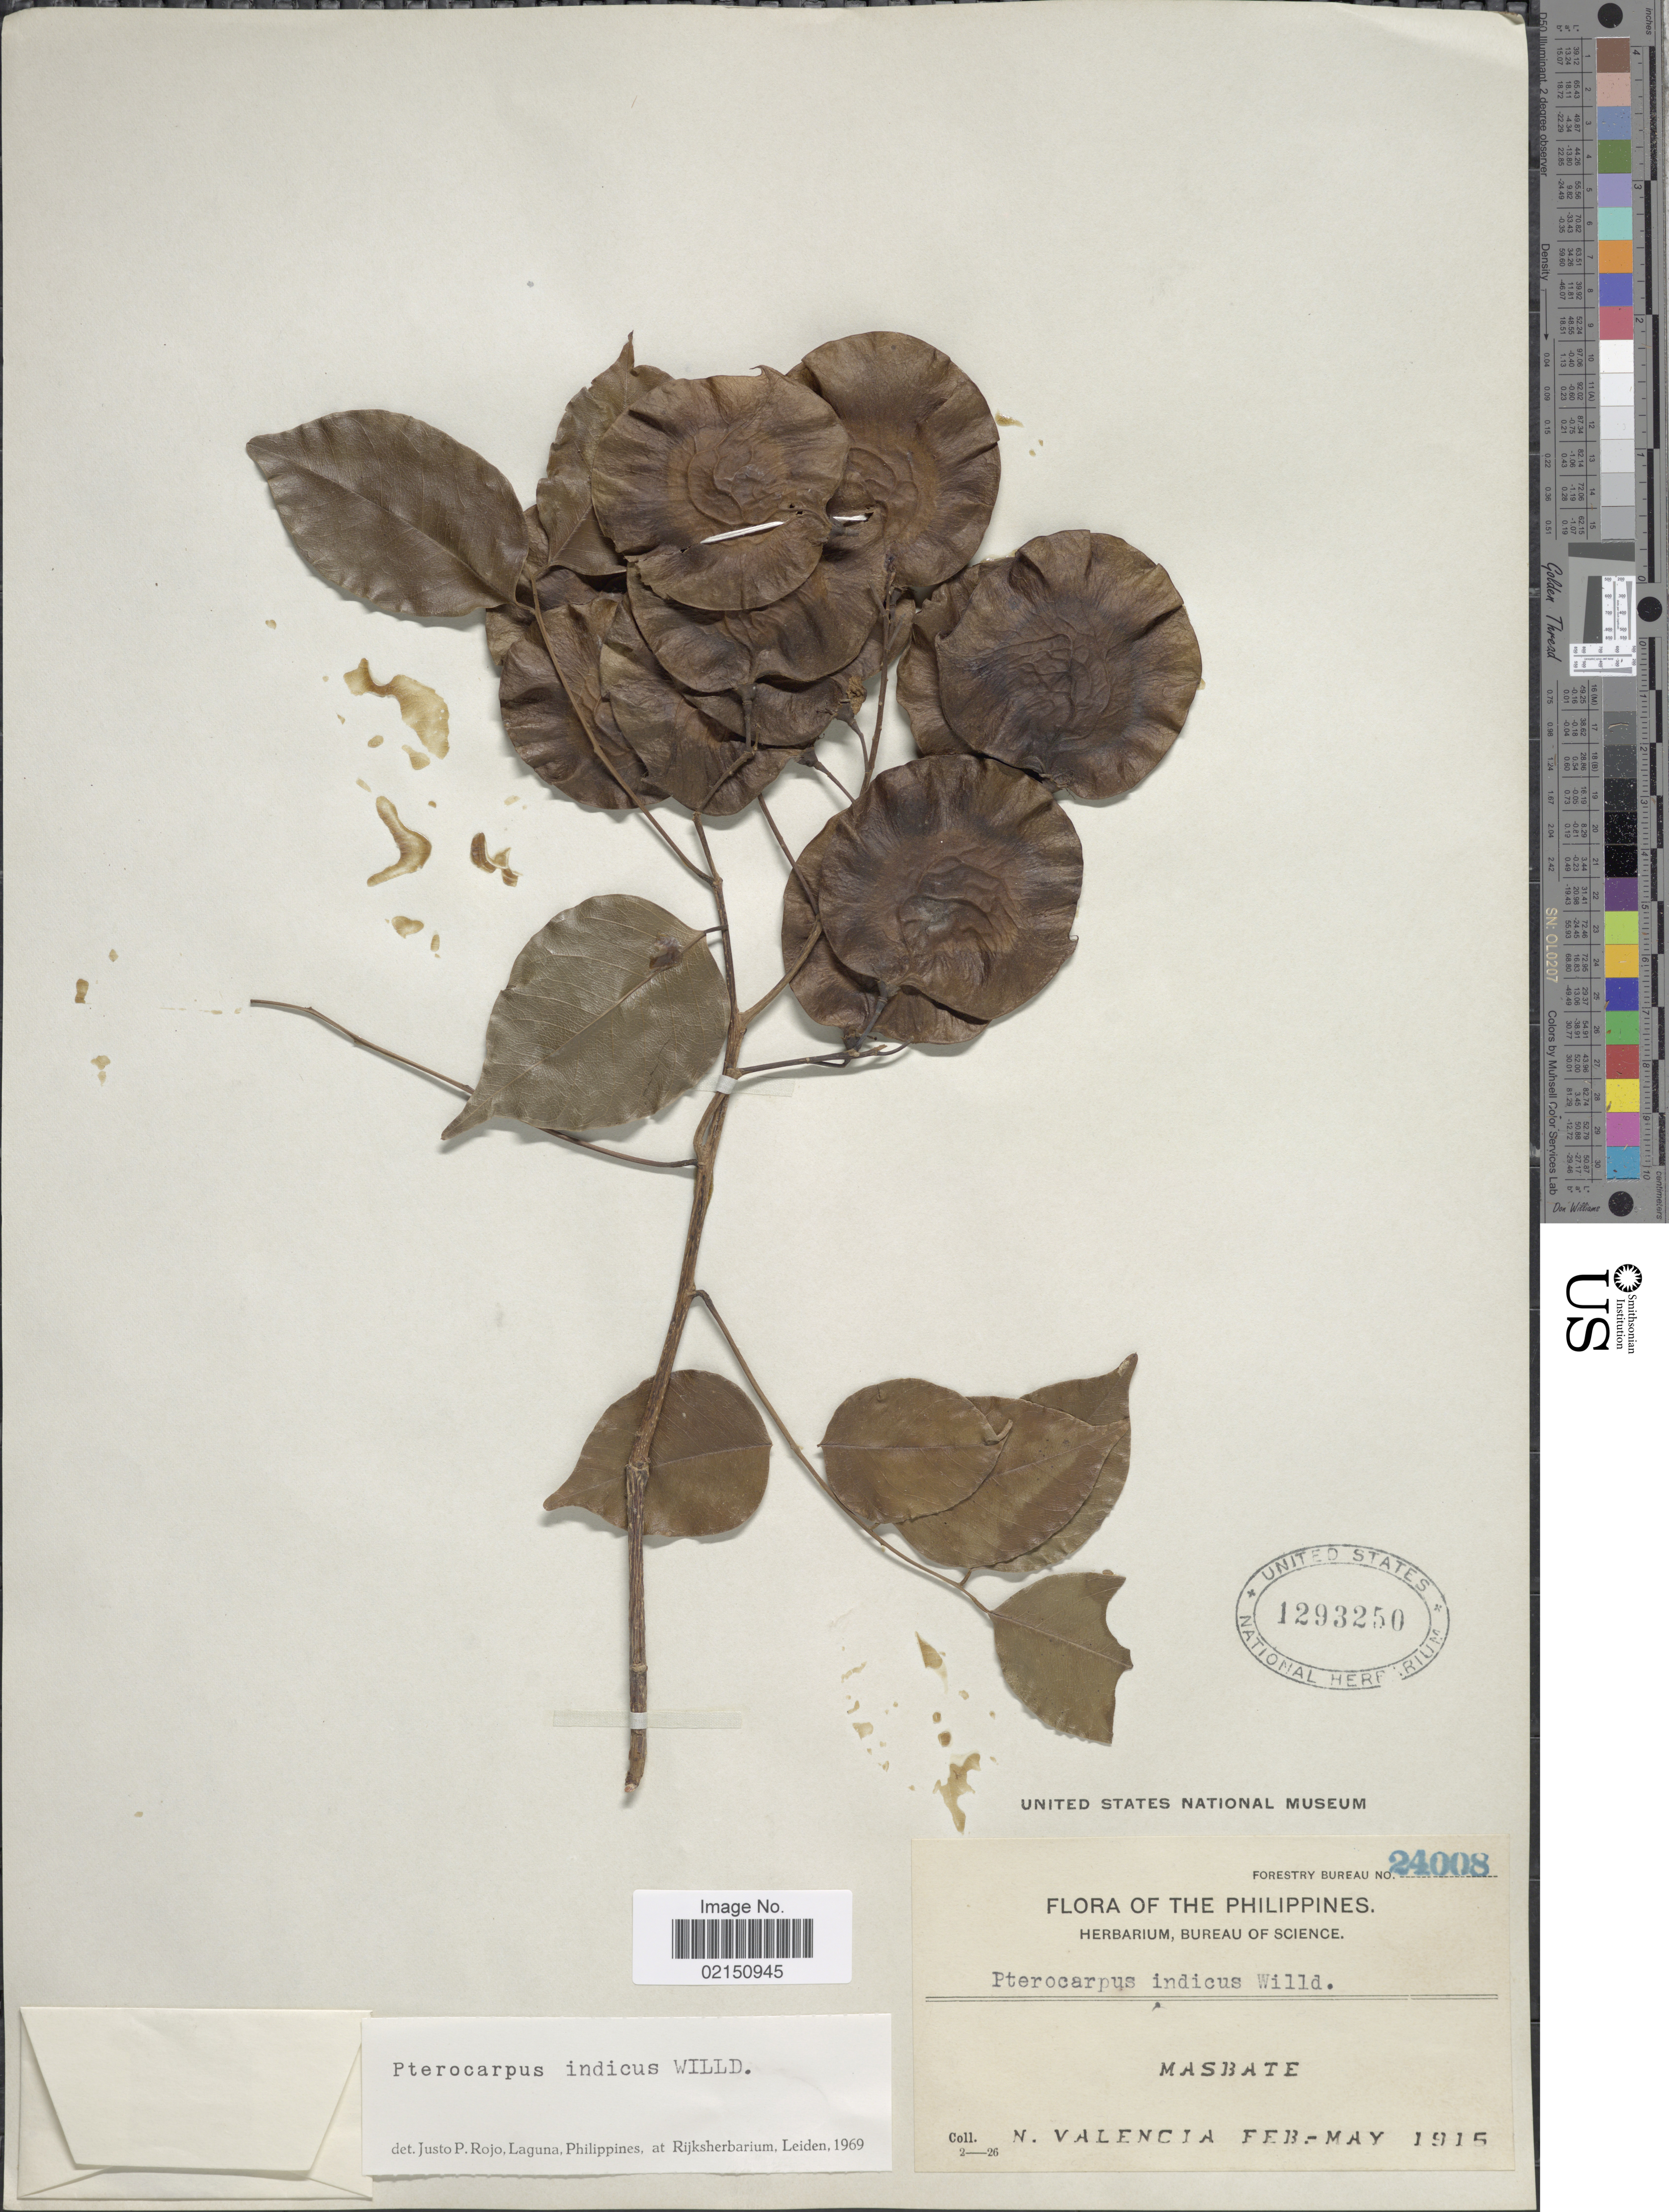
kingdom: Plantae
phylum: Tracheophyta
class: Magnoliopsida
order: Fabales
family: Fabaceae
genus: Pterocarpus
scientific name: Pterocarpus indicus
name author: Willd.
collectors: N. Valencia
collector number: Forestry Bureau 24008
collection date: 1915-02/1915-05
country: Philippines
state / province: Bicol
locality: Masbate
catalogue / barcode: US 1293250